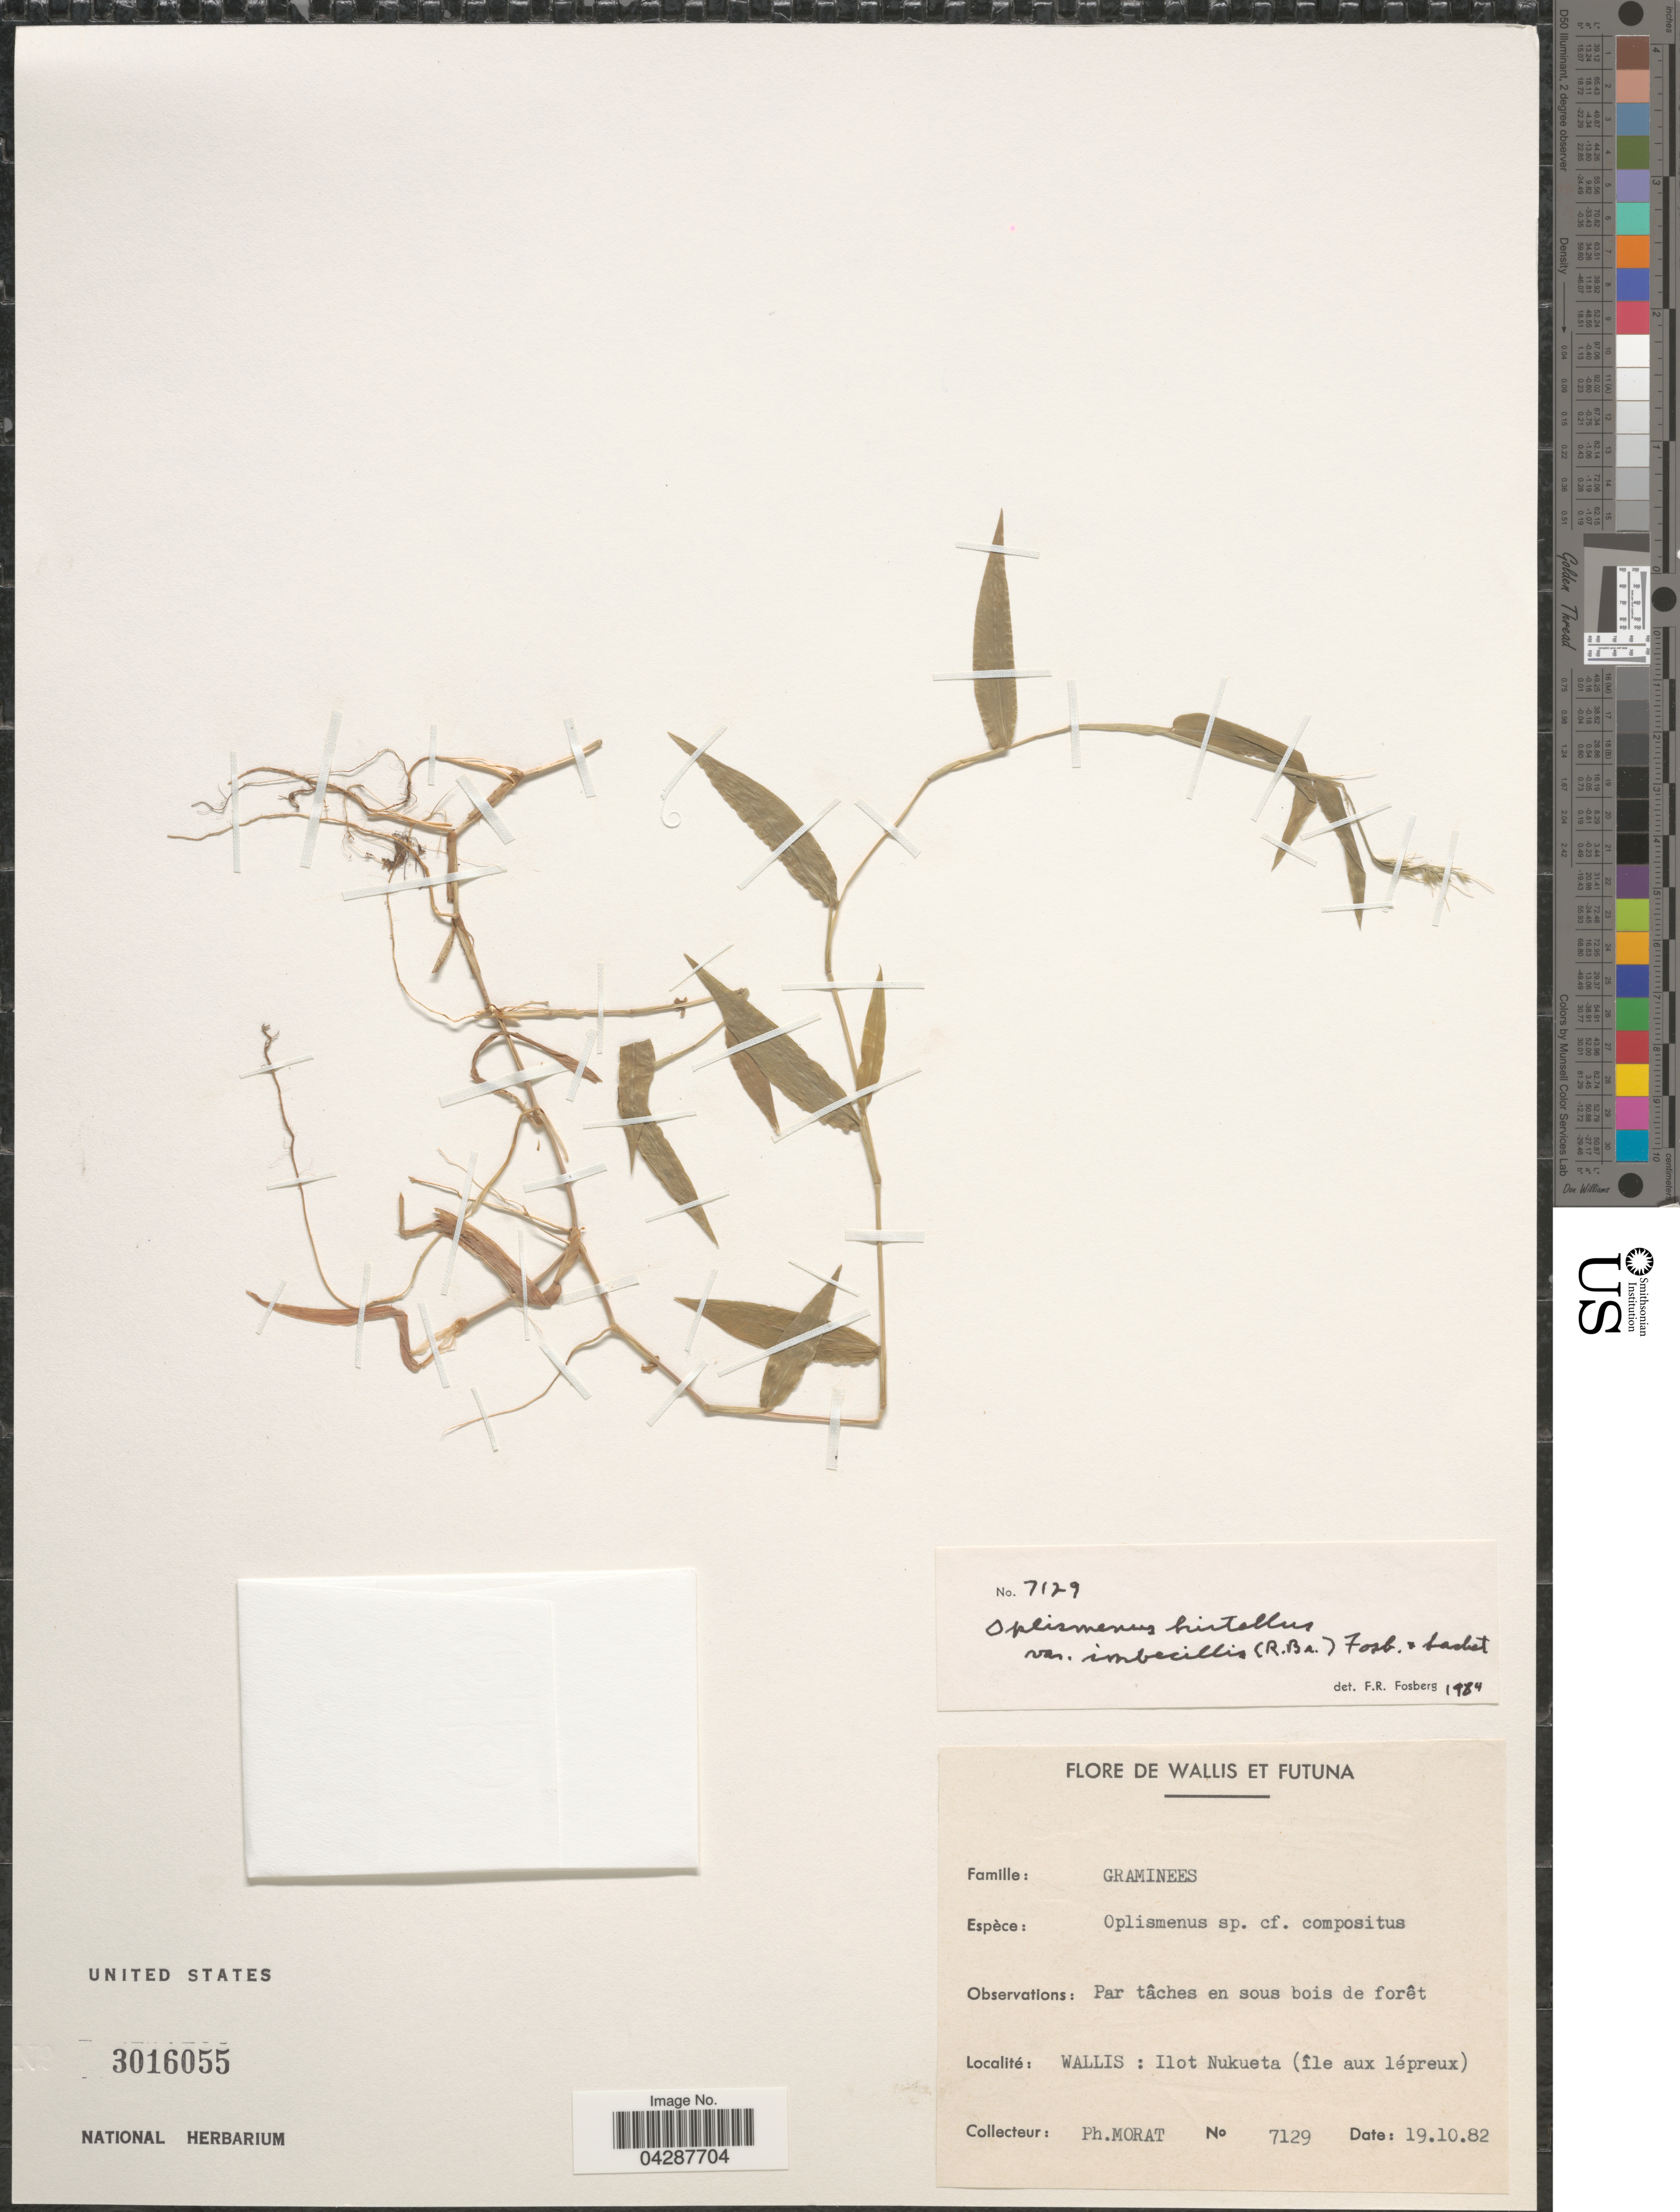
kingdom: Plantae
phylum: Tracheophyta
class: Liliopsida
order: Poales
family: Poaceae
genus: Oplismenus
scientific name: Oplismenus hirtellus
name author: (L.) P. Beauv.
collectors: P. Morat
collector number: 7129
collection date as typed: Transcribed d/m/y: 19/10/82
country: Wallis and Futuna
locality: Wallis Et Futuna. Ilot Nukueta (ile aux lépreux).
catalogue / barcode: US 3016055